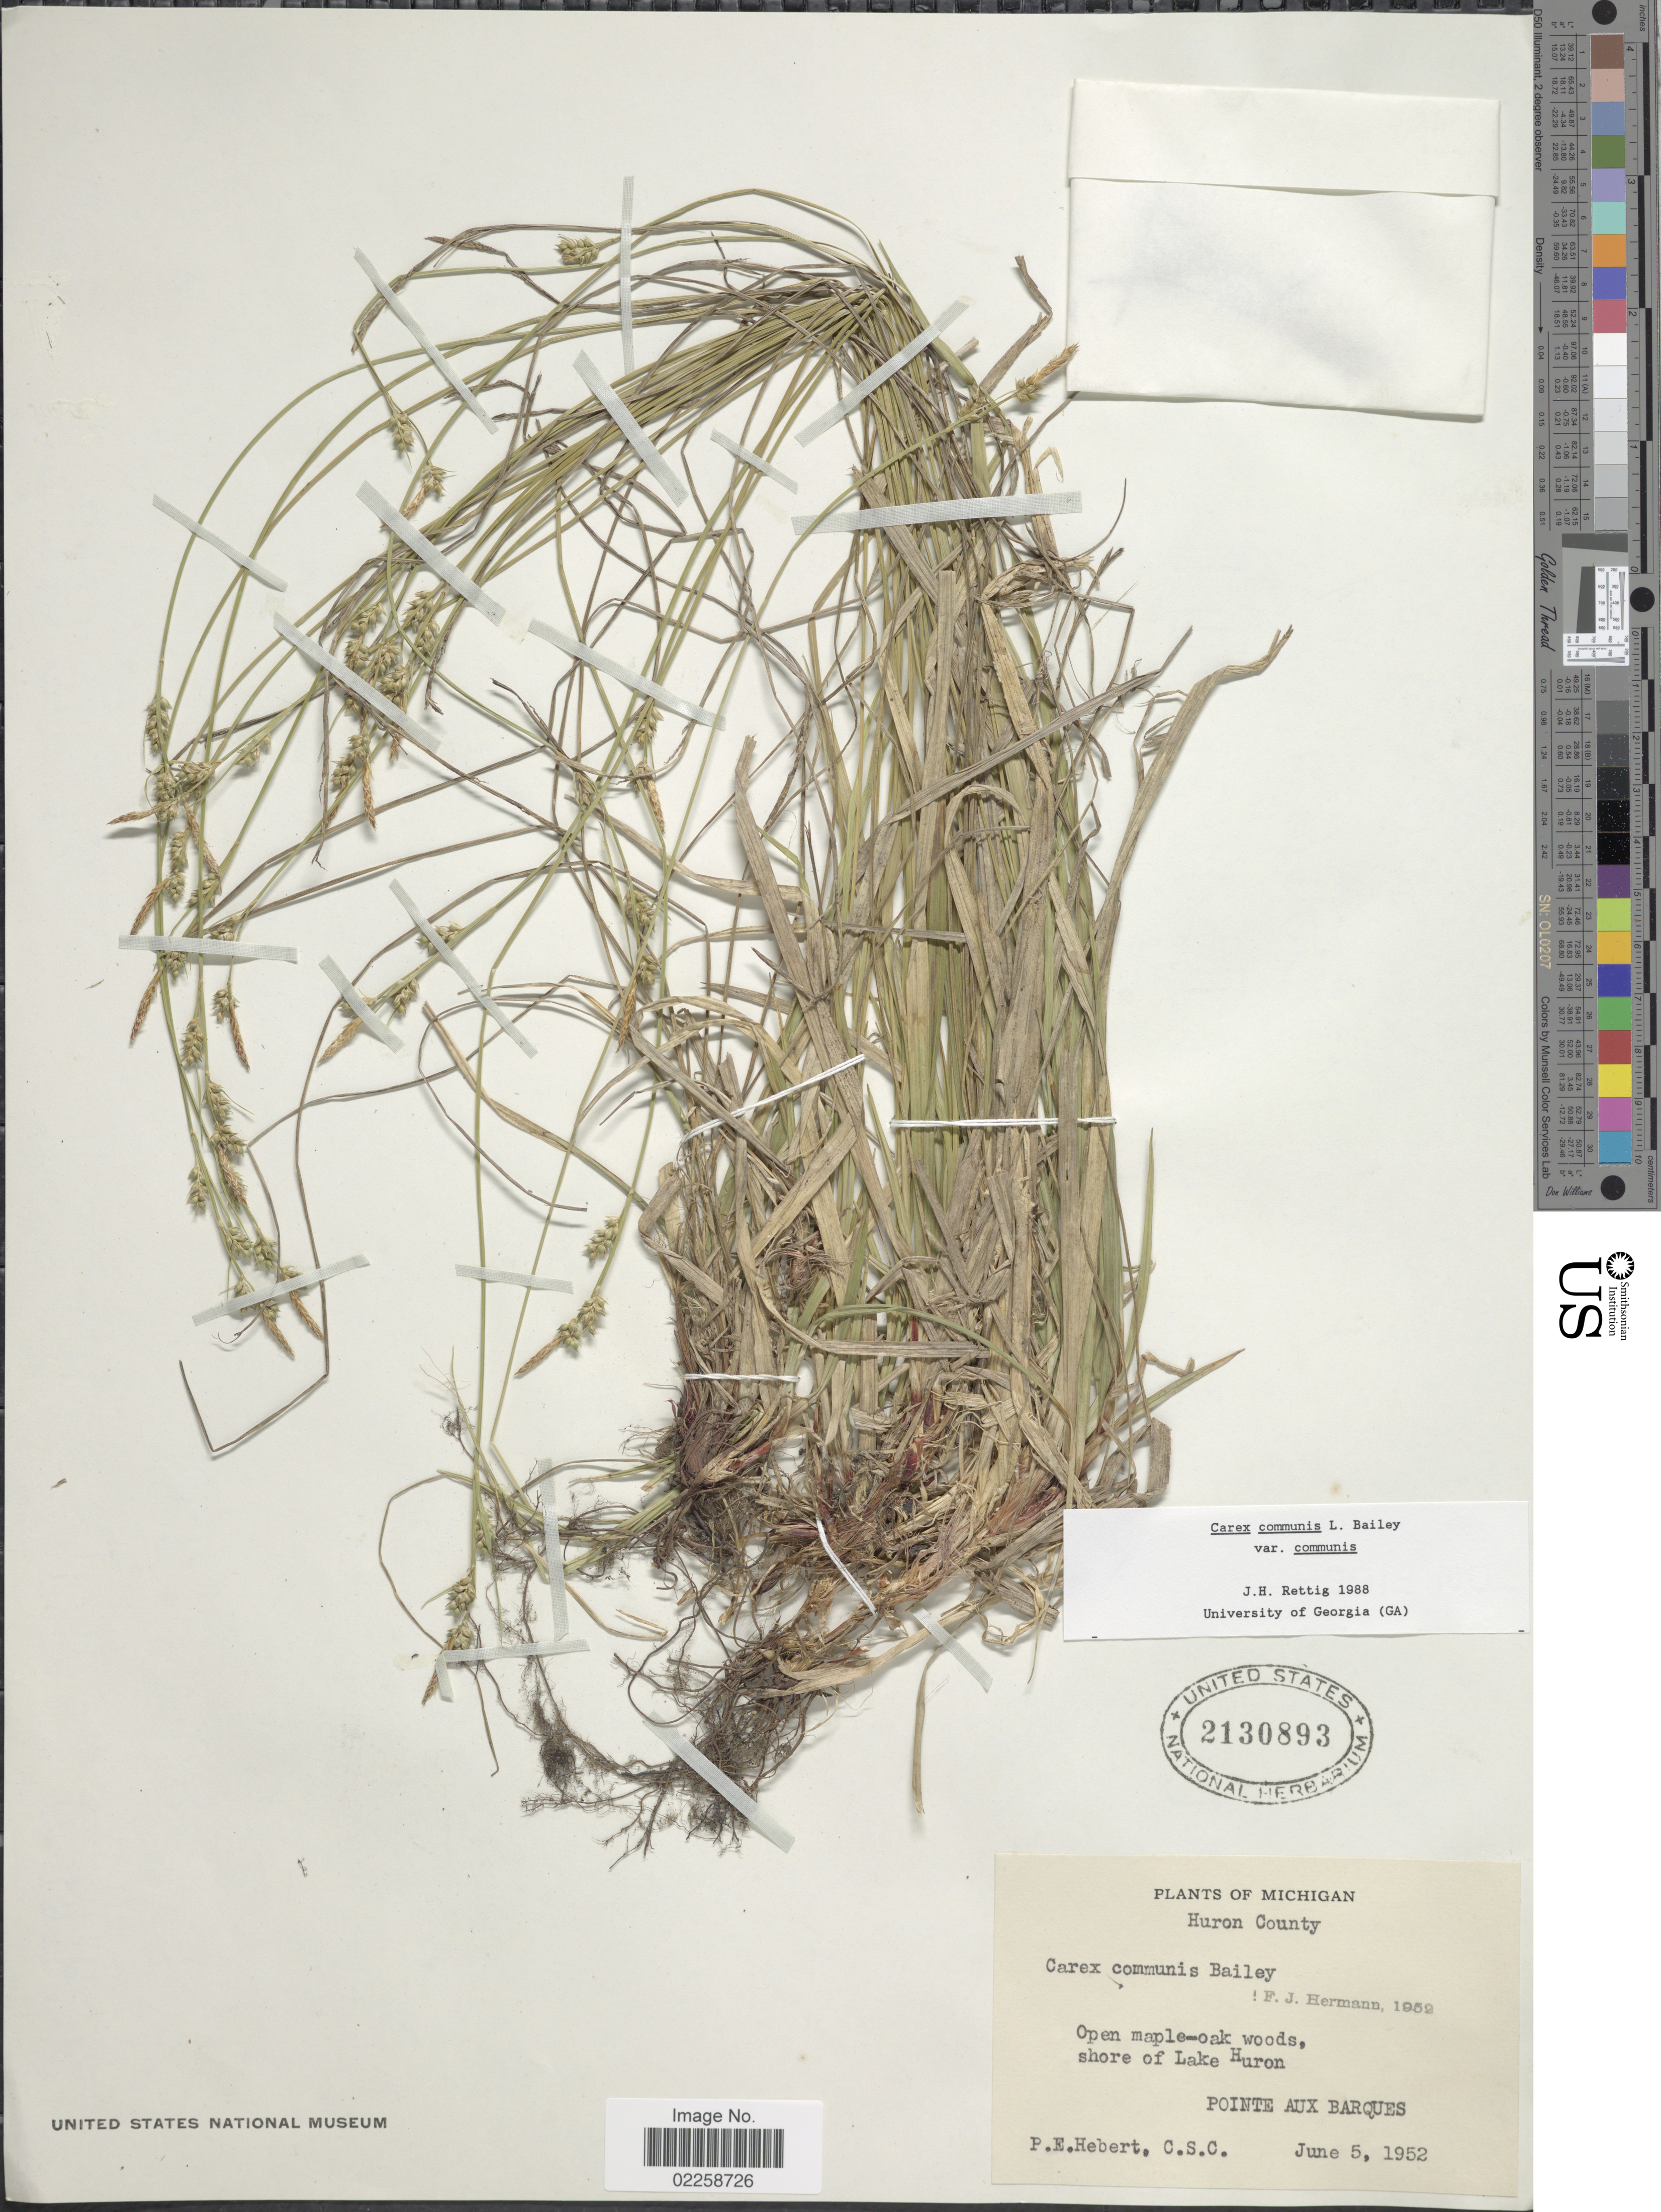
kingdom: Plantae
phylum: Tracheophyta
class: Liliopsida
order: Poales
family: Cyperaceae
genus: Carex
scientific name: Carex communis var. communis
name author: L.H. Bailey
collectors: P. Hebert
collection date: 1952-06-05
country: United States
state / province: Michigan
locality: Open maple-oak woods, shore of Lake Huron, Pointe Aux Barques, Huron County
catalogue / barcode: US 2130893